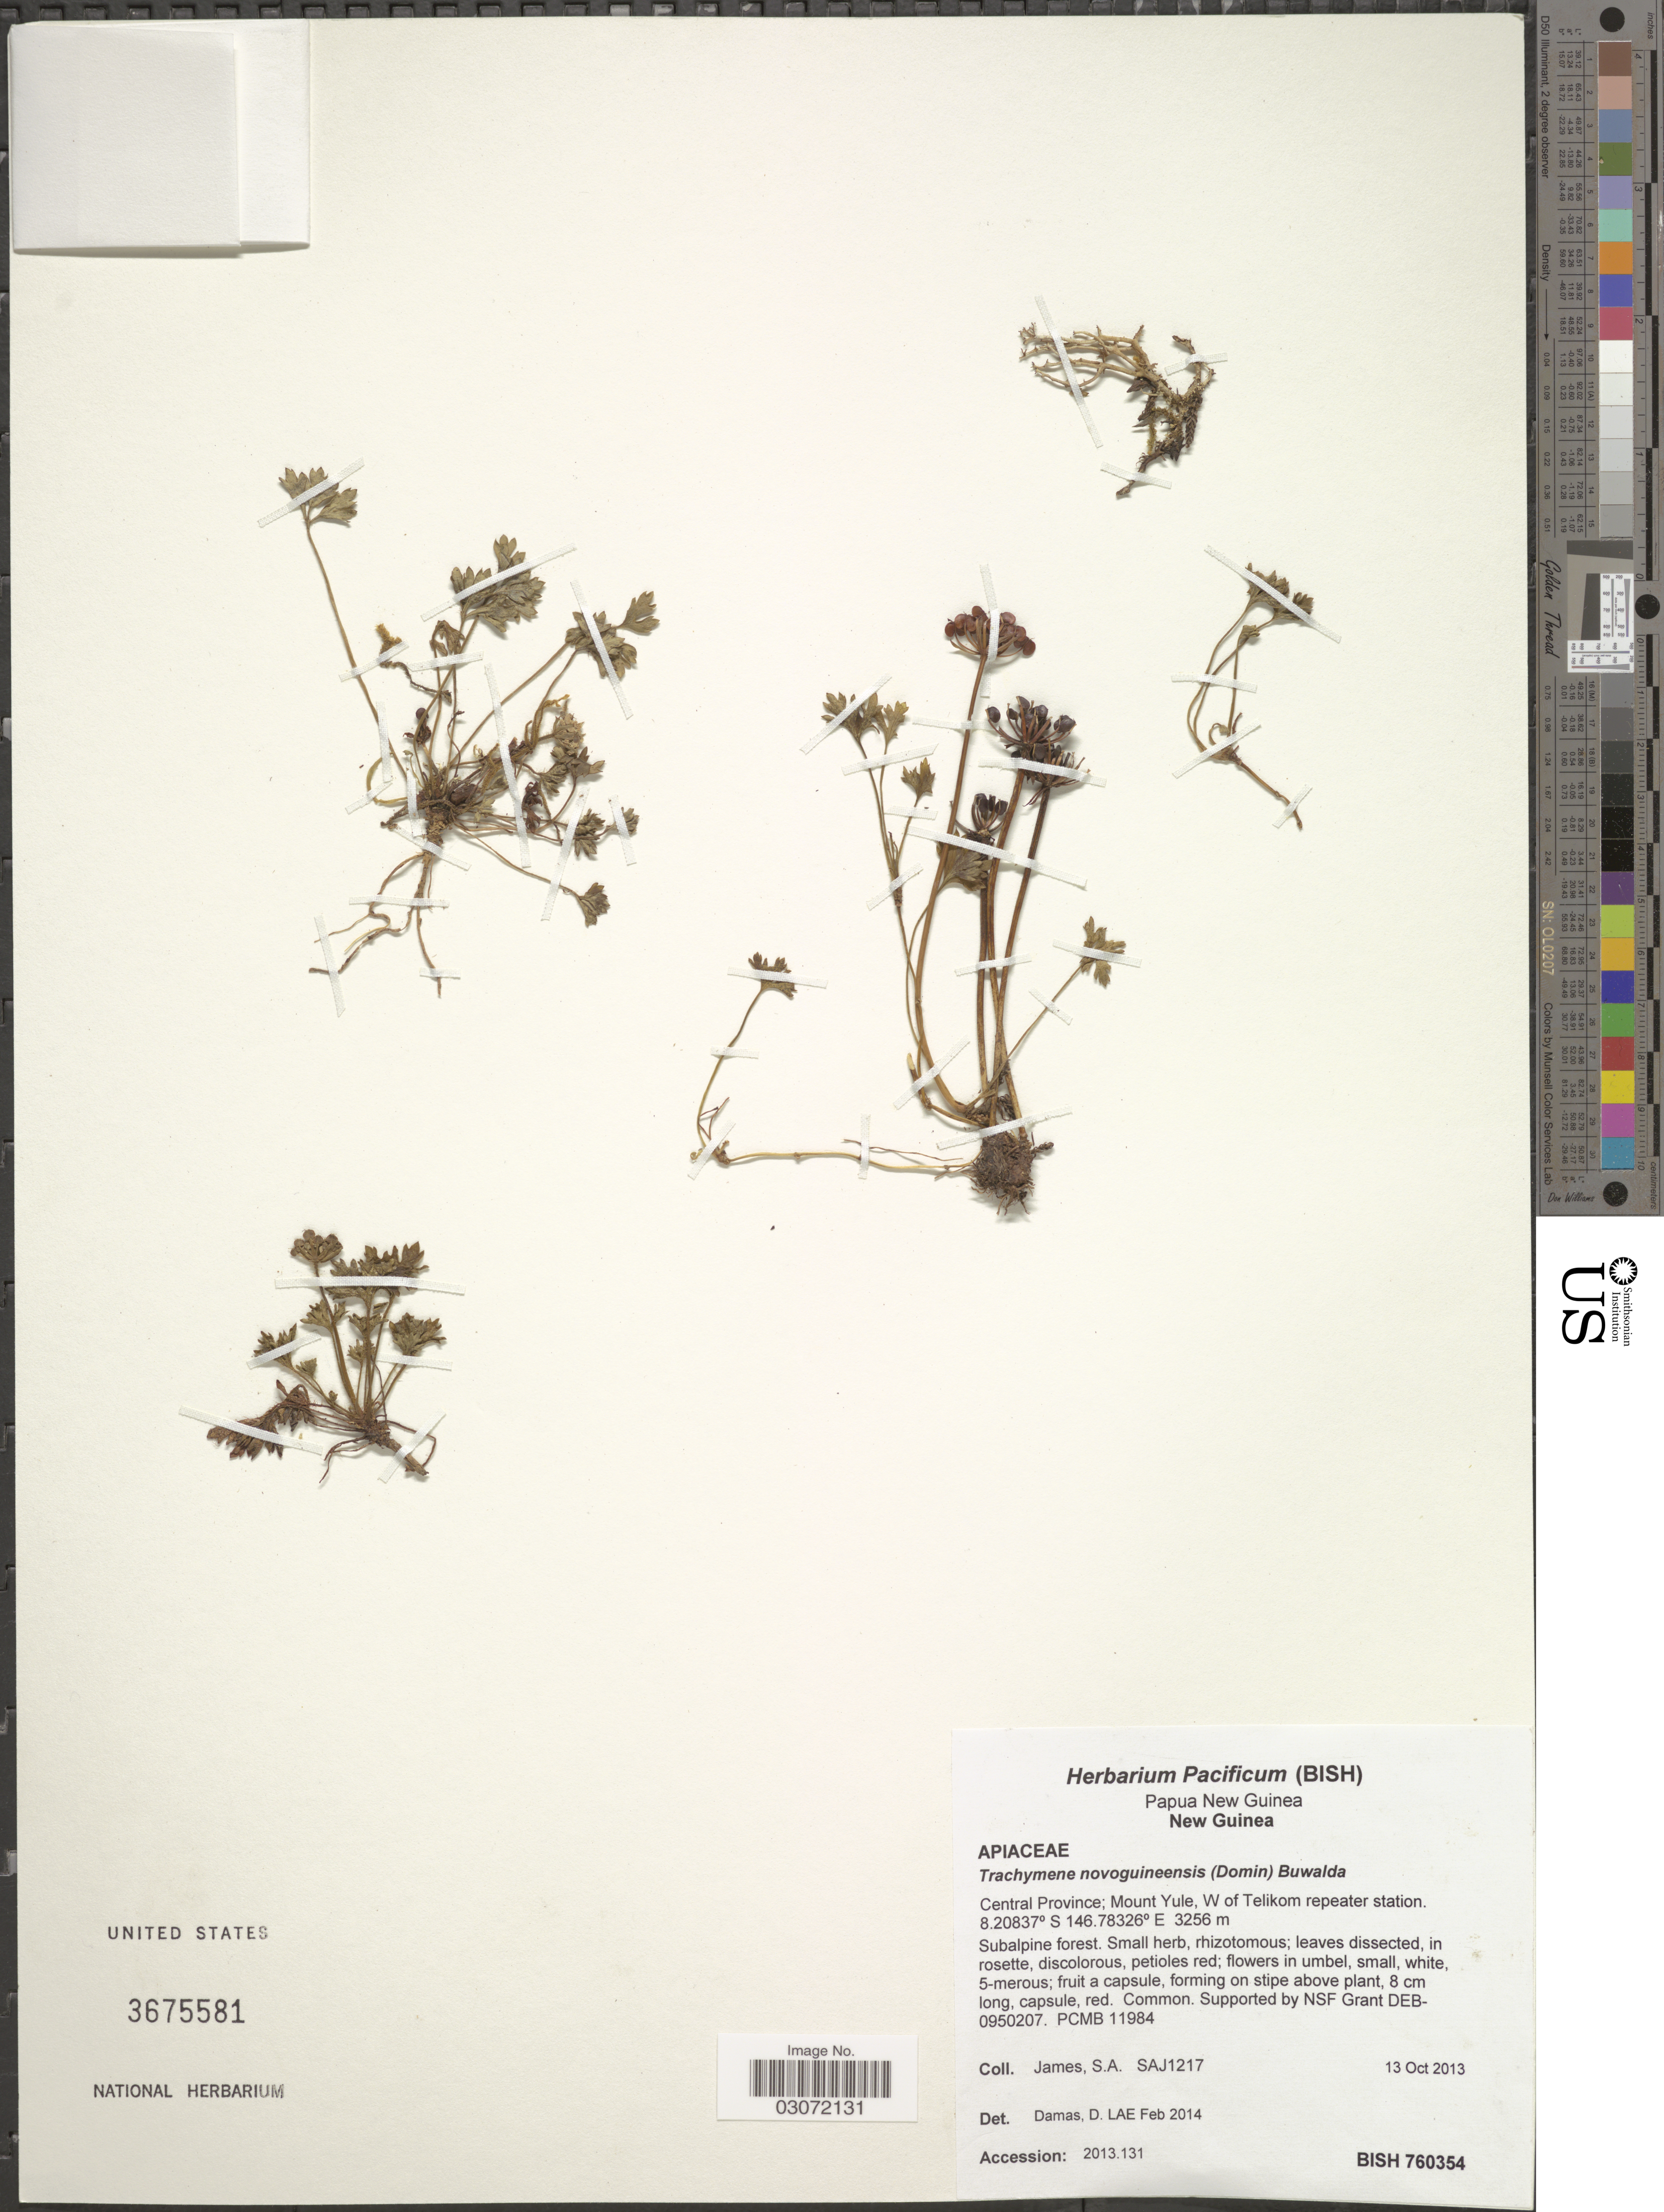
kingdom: Plantae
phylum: Tracheophyta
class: Magnoliopsida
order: Apiales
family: Araliaceae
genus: Trachymene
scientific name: Trachymene novoguineensis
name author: (Domin) Buwalda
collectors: S. James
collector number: SAJ1217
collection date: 2013-10-13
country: Papua New Guinea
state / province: Central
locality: New Guinea. Mount Yule, W of Telikom repeater station.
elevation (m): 3256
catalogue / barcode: US 3675581